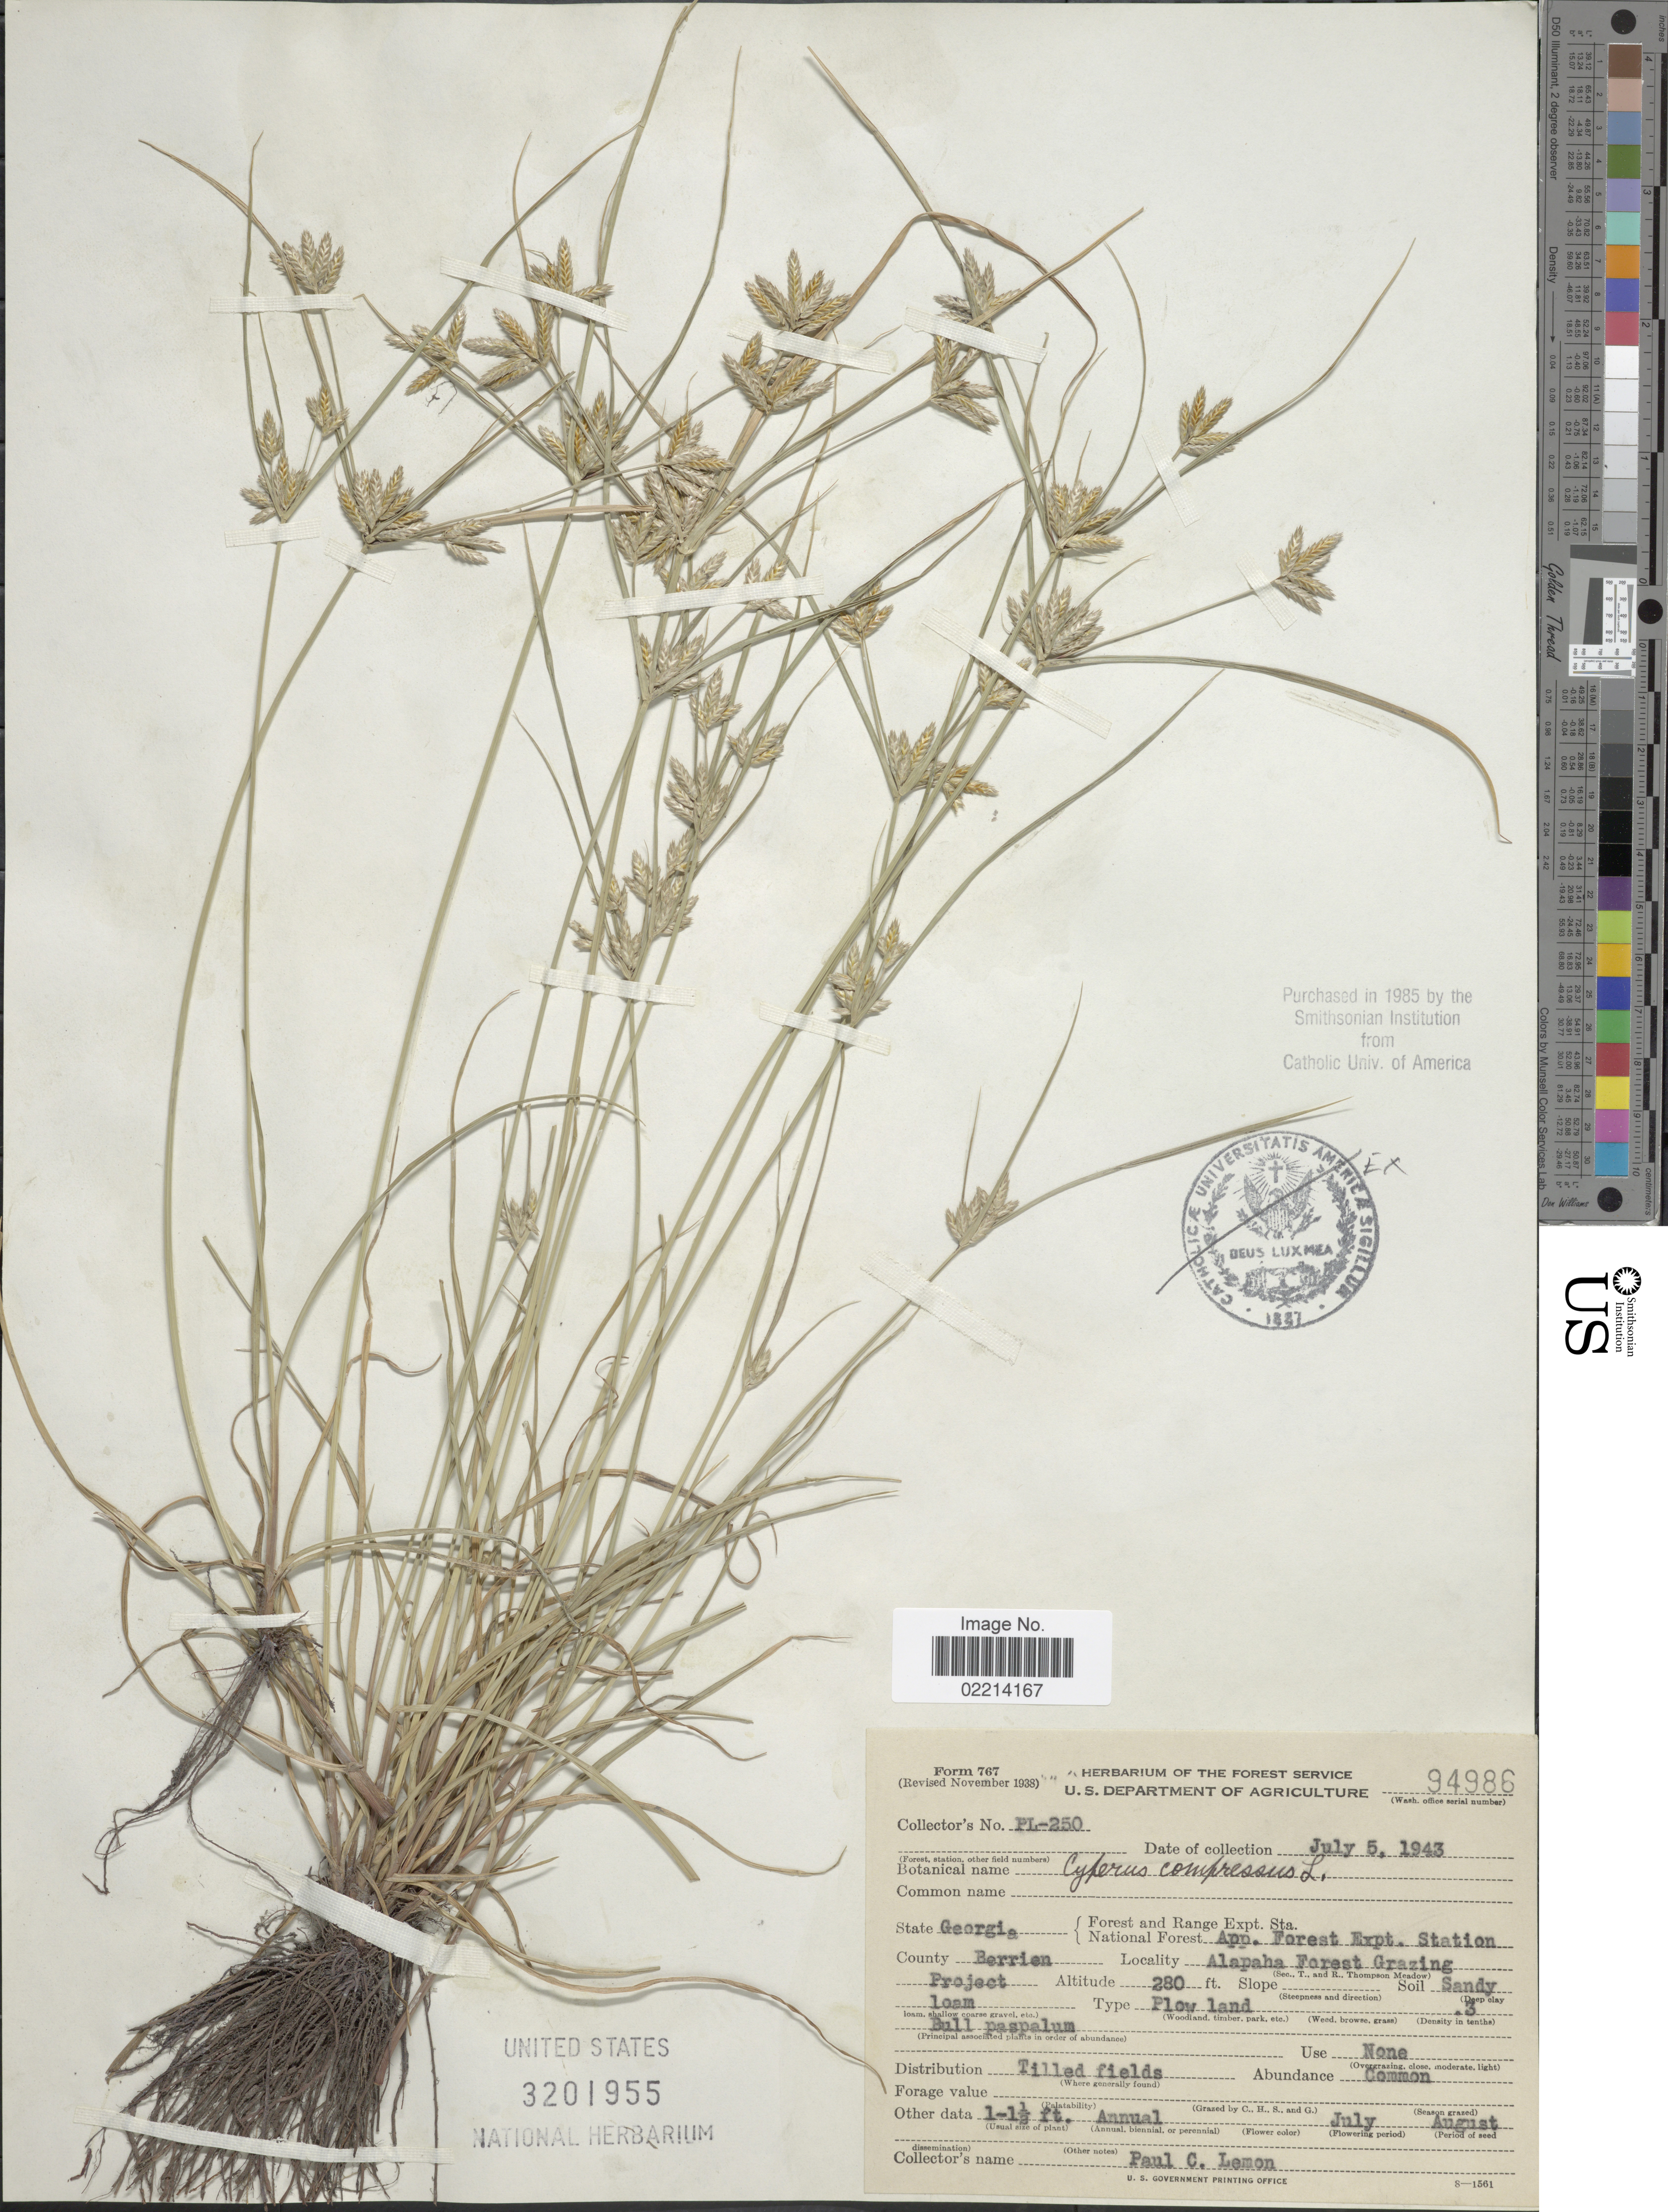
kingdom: Plantae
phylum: Tracheophyta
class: Liliopsida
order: Poales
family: Cyperaceae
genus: Cyperus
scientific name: Cyperus compressus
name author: L.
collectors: P. Lemon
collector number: PL-250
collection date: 1943-07-05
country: United States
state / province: Georgia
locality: App. Forest Expt. Station. County Berrien. Alapaha Forest Grazing Project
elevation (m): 85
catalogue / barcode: US 3201955